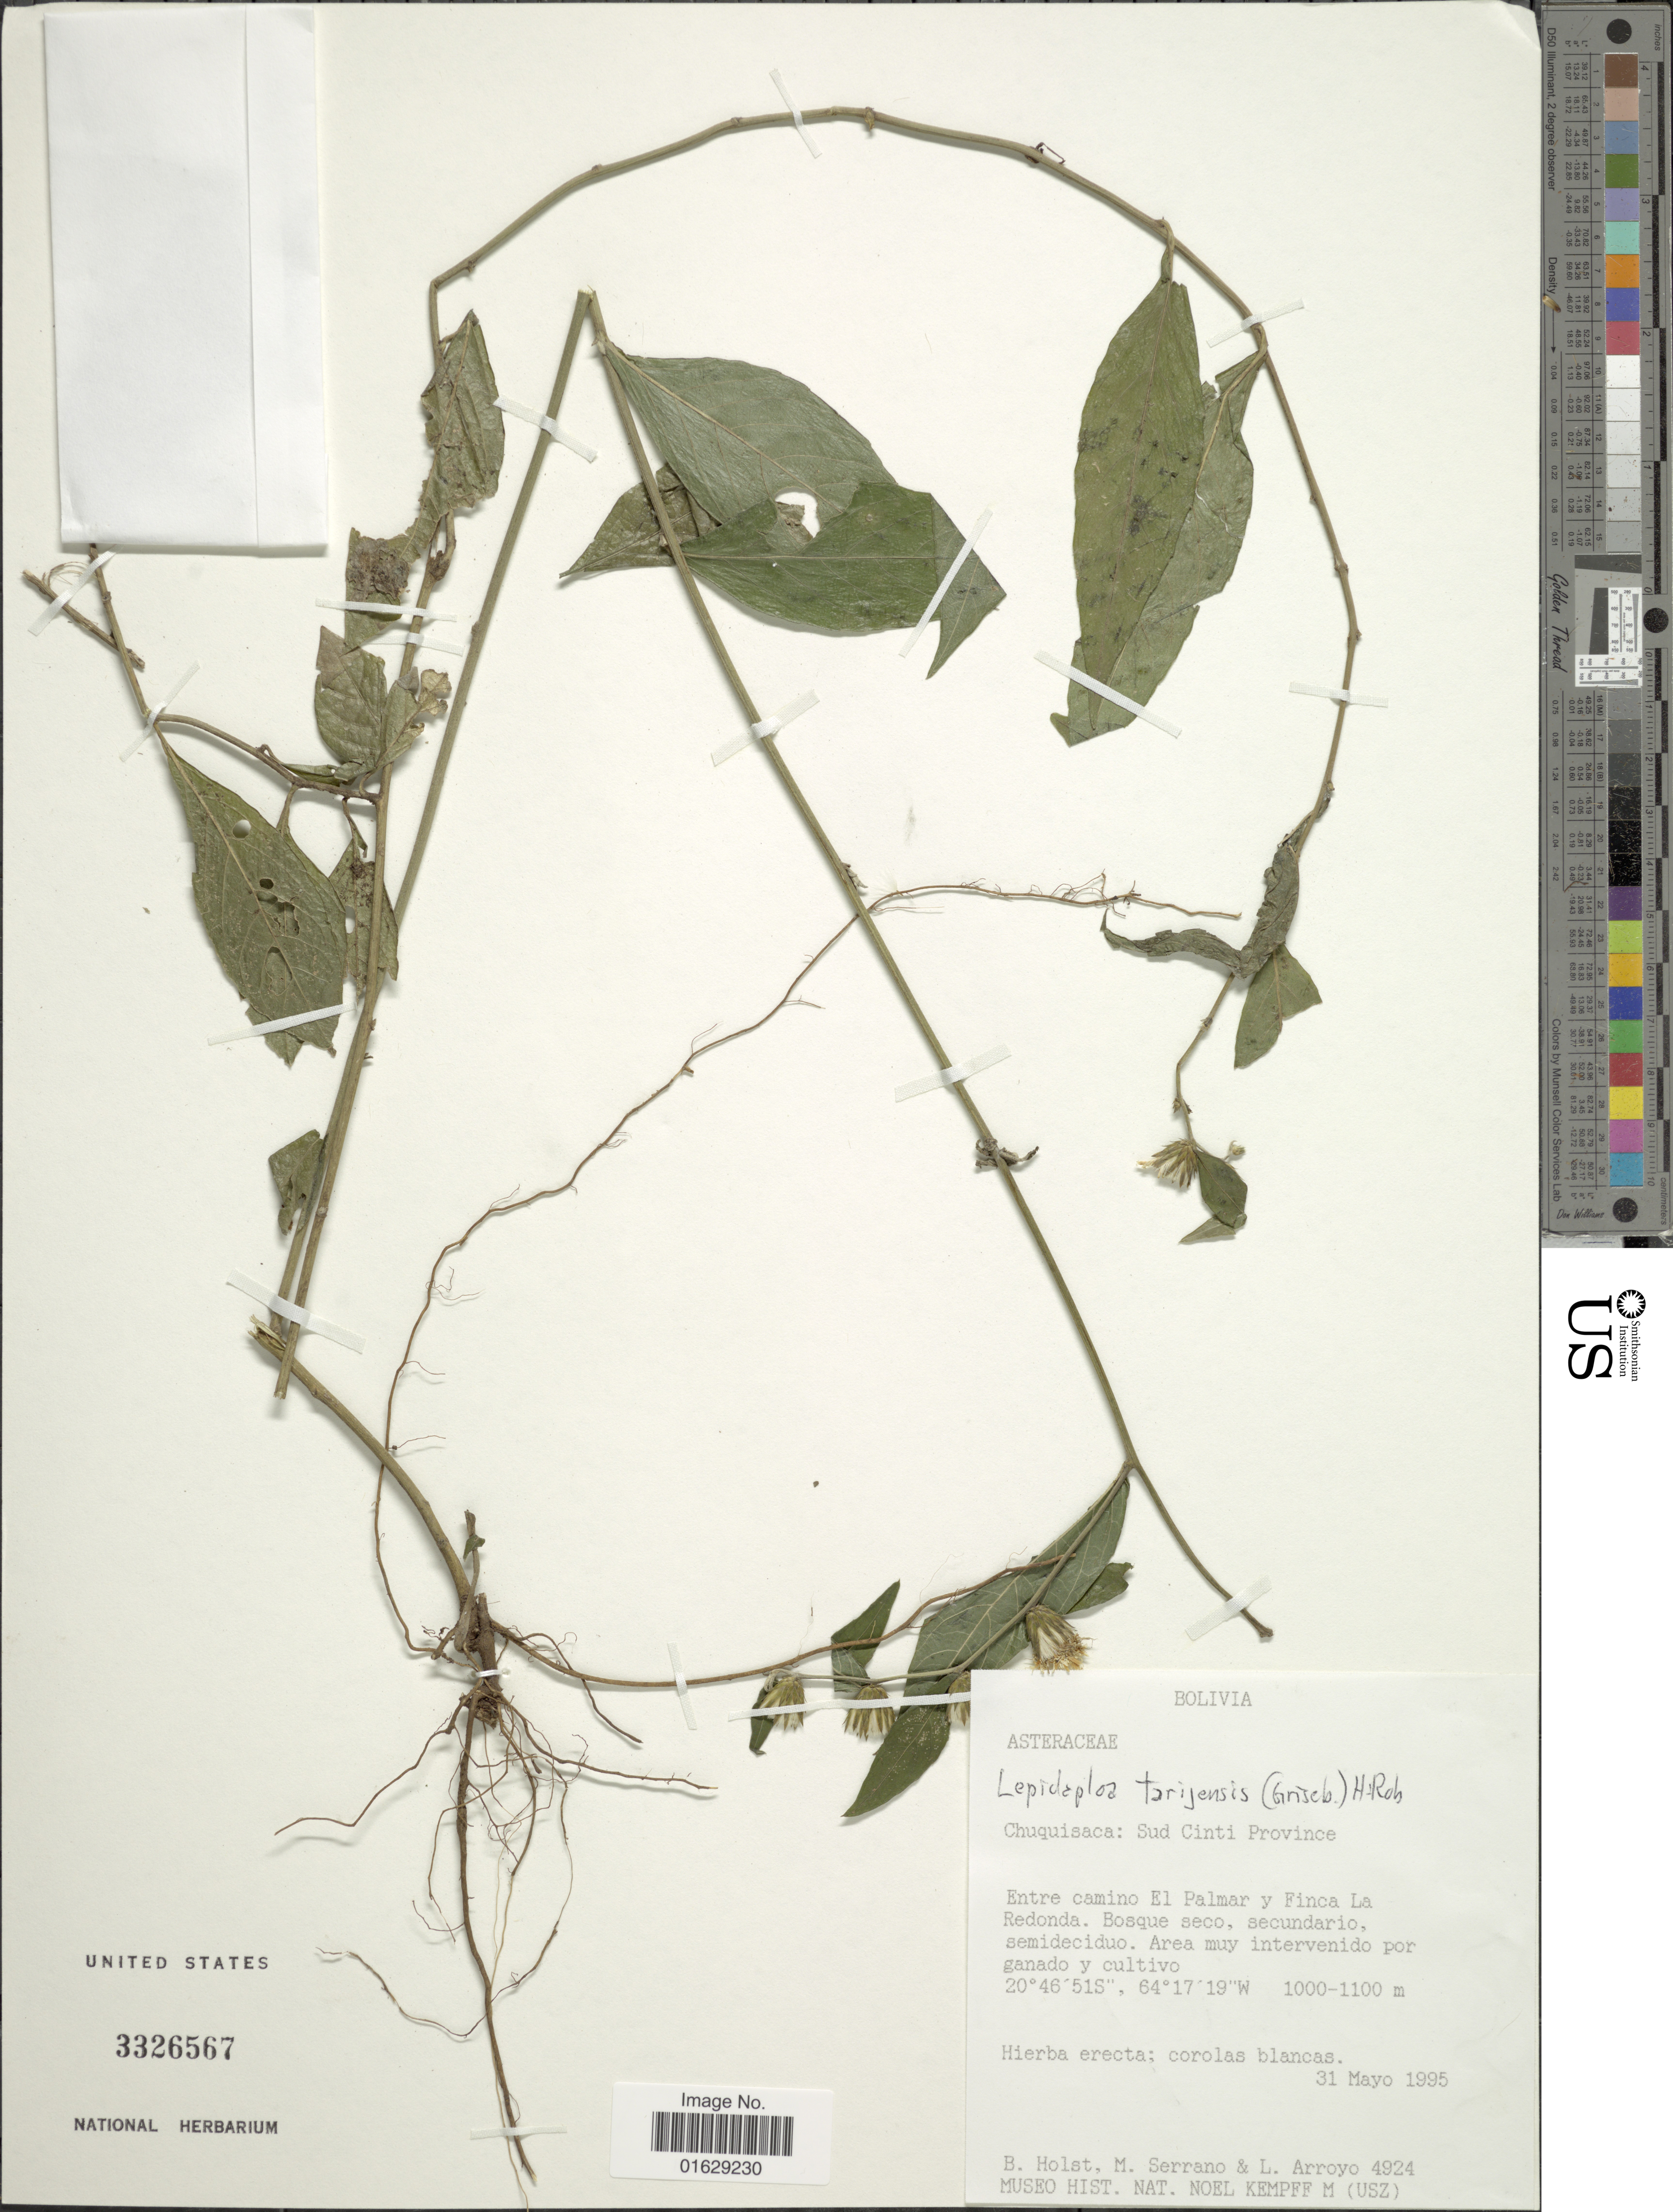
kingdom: Plantae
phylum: Tracheophyta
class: Magnoliopsida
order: Asterales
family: Asteraceae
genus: Lepidaploa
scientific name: Lepidaploa tarijensis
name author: (Griseb.) H. Rob.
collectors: B. Holst, M. Serrano & L. Arroyo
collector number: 4924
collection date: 1995-05-31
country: Bolivia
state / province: Chuquisaca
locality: Chuquisaca: Sud Cinti Province, entre camino El Palmar y Finca La Redonda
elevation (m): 1000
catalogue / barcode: US 3326567